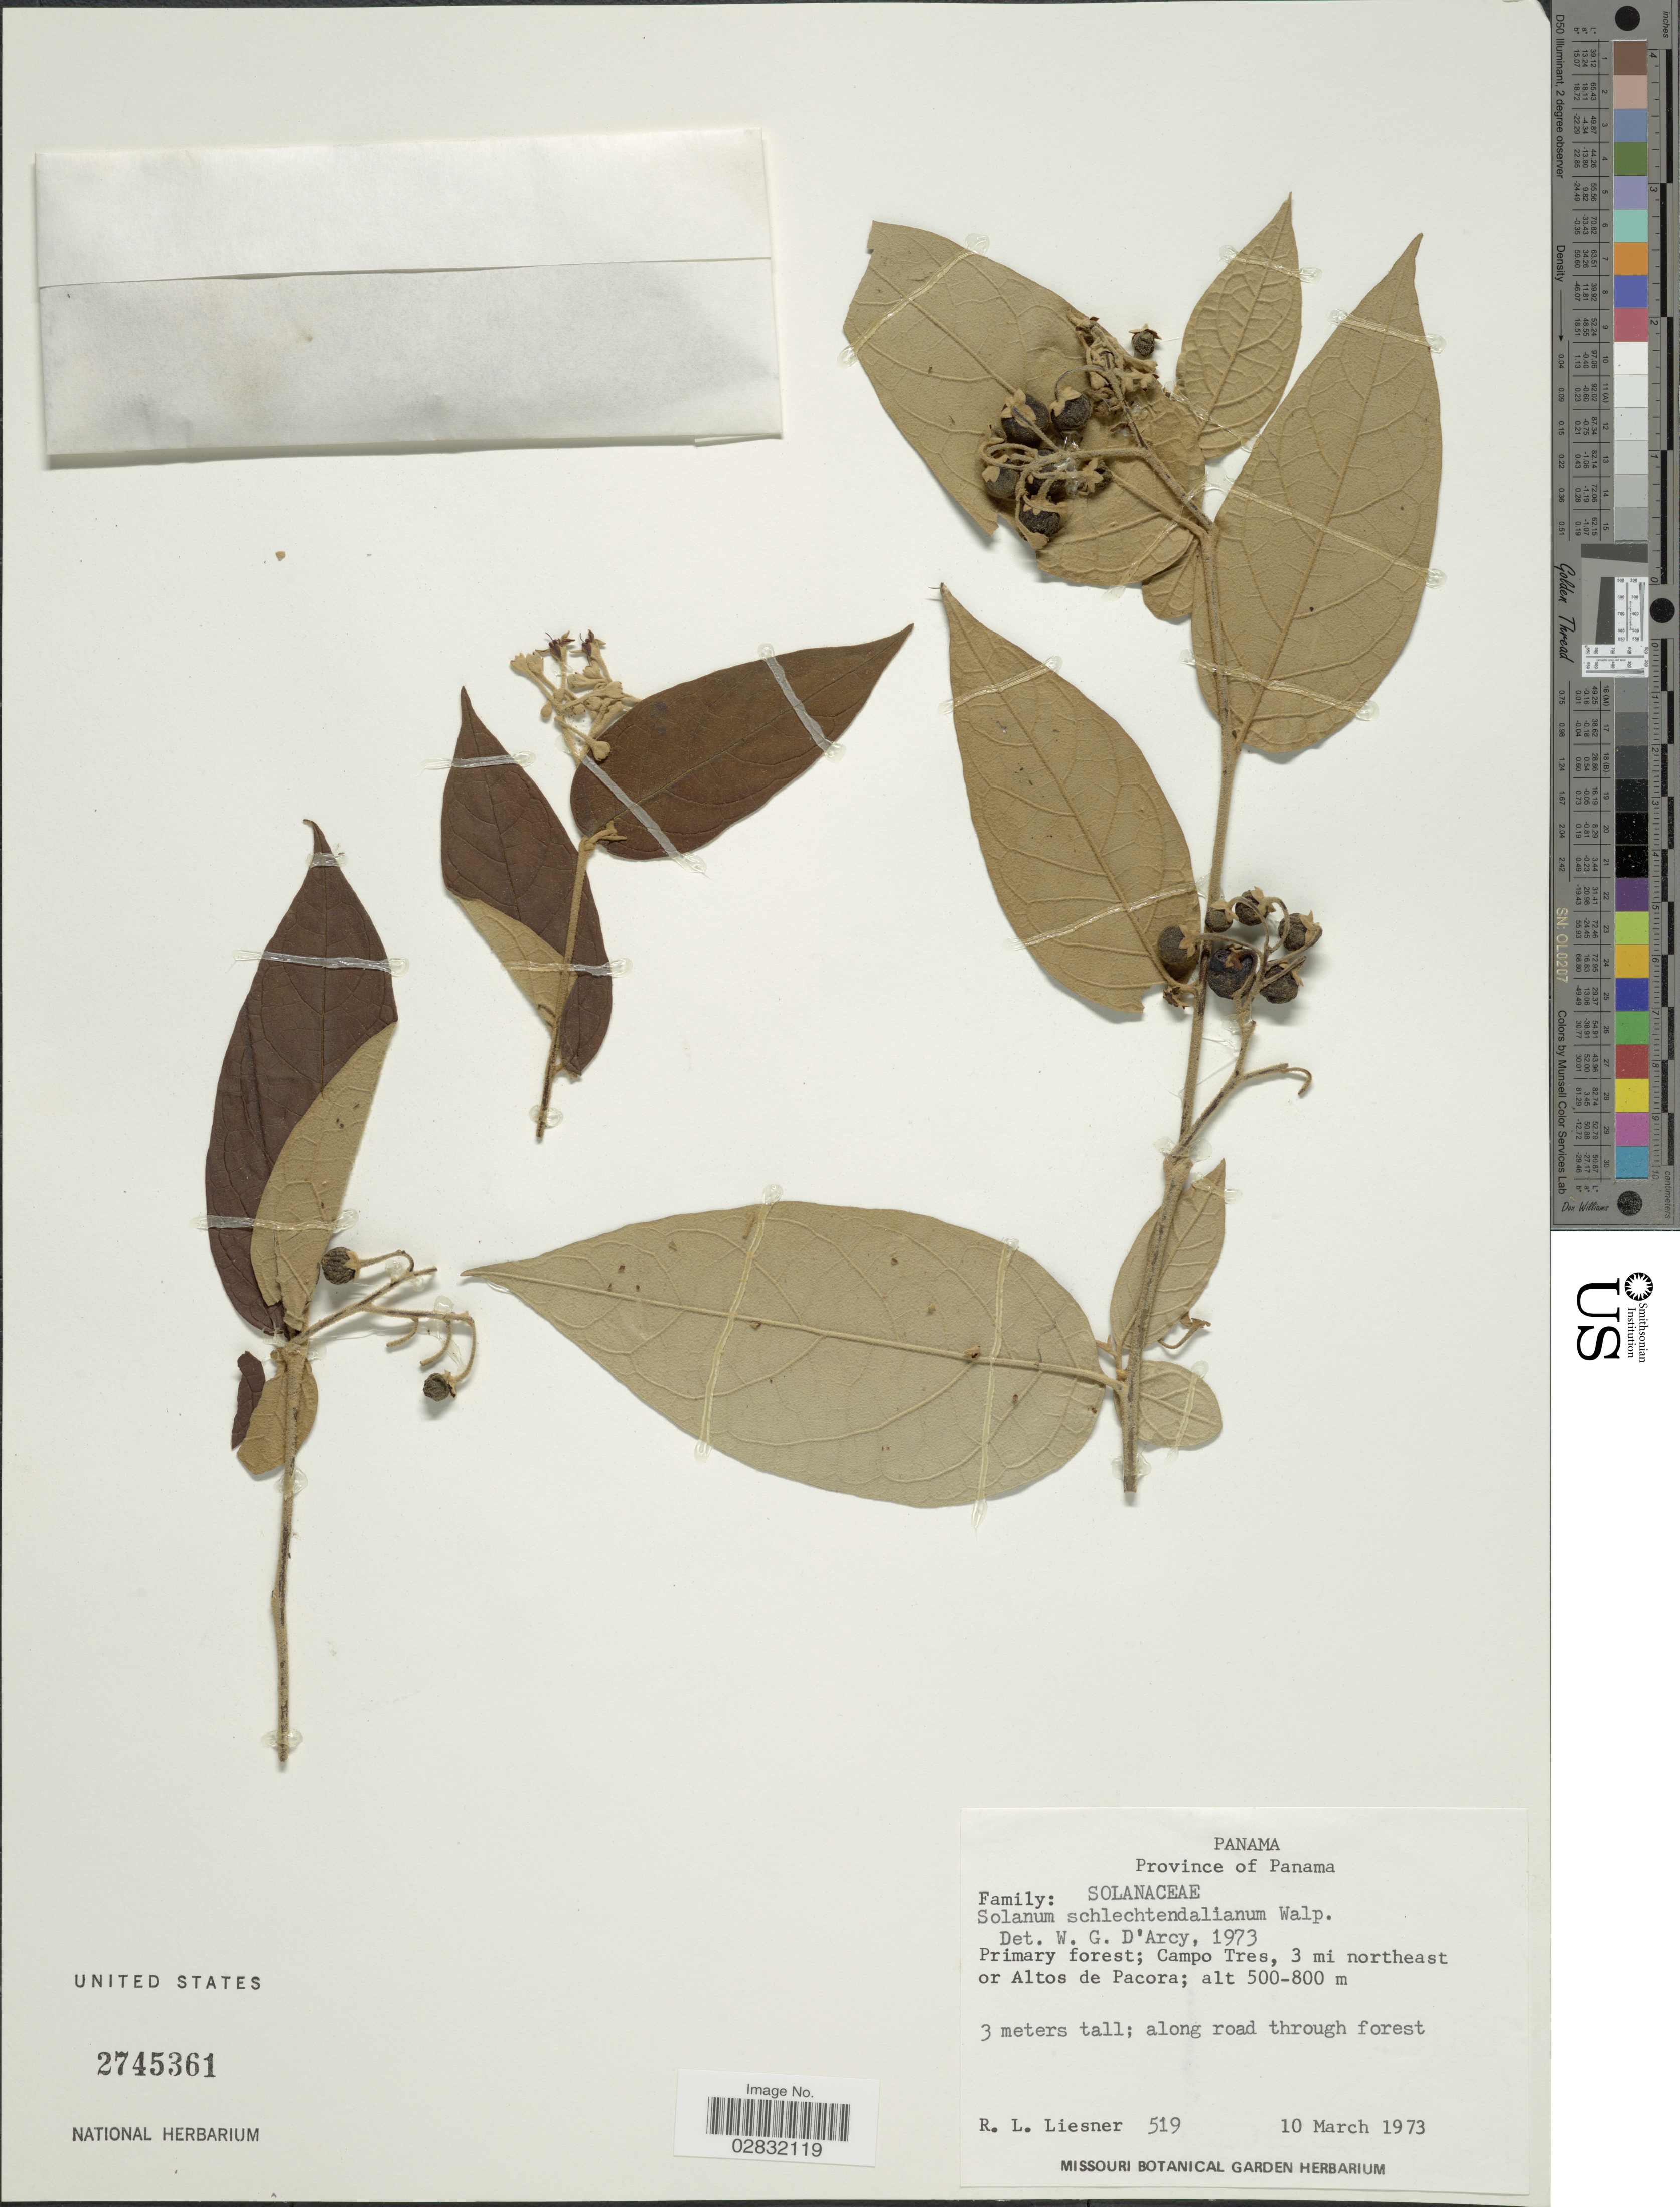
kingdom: Plantae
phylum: Tracheophyta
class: Magnoliopsida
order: Solanales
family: Solanaceae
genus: Solanum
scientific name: Solanum schlechtendalianum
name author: Walp.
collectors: R. L. Liesner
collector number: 519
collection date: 1973-03-10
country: Panama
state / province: Panamá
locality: Province of Panama, Camp Tres, 3 mi northeast or Altos de Pacora.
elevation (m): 500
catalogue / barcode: US 2745361